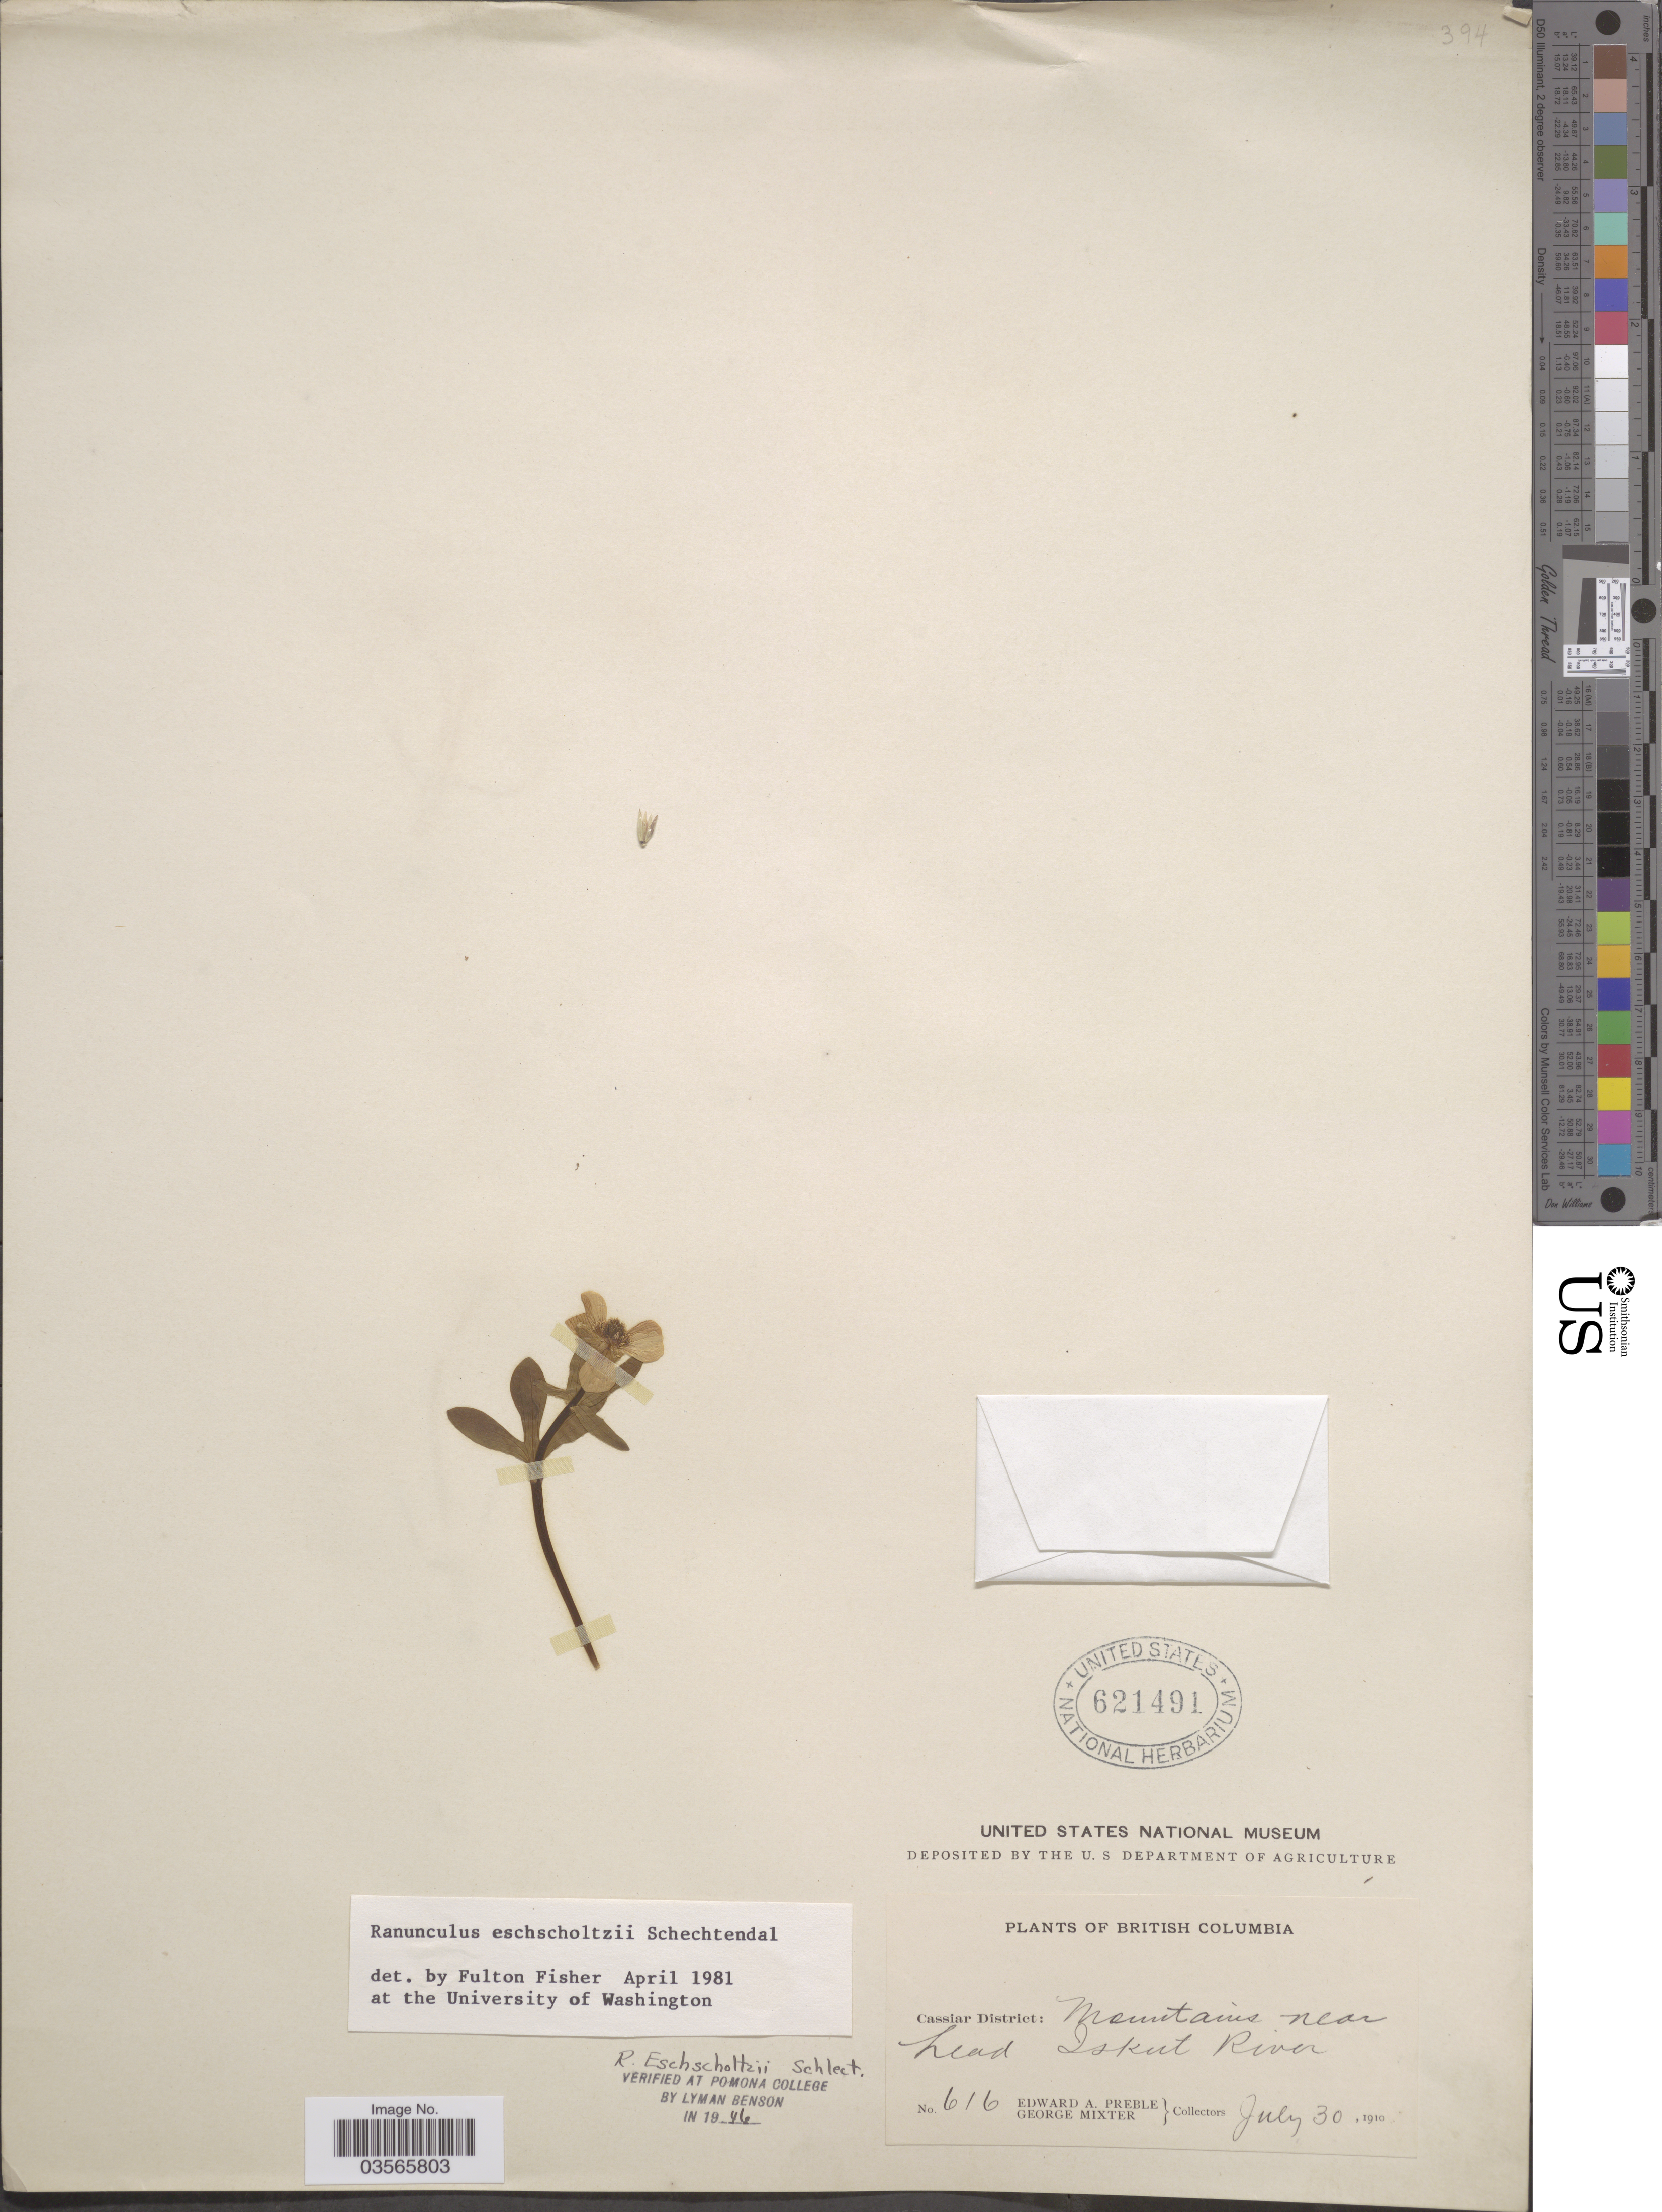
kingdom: Plantae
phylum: Tracheophyta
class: Magnoliopsida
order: Ranunculales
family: Ranunculaceae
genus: Ranunculus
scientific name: Ranunculus eschscholtzii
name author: Schltdl.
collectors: E. Preble & G. Mixter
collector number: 616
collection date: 1910-07-30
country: Canada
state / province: British Columbia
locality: Cassiar District: Mountains near Lead Iskut River.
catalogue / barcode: US 621491